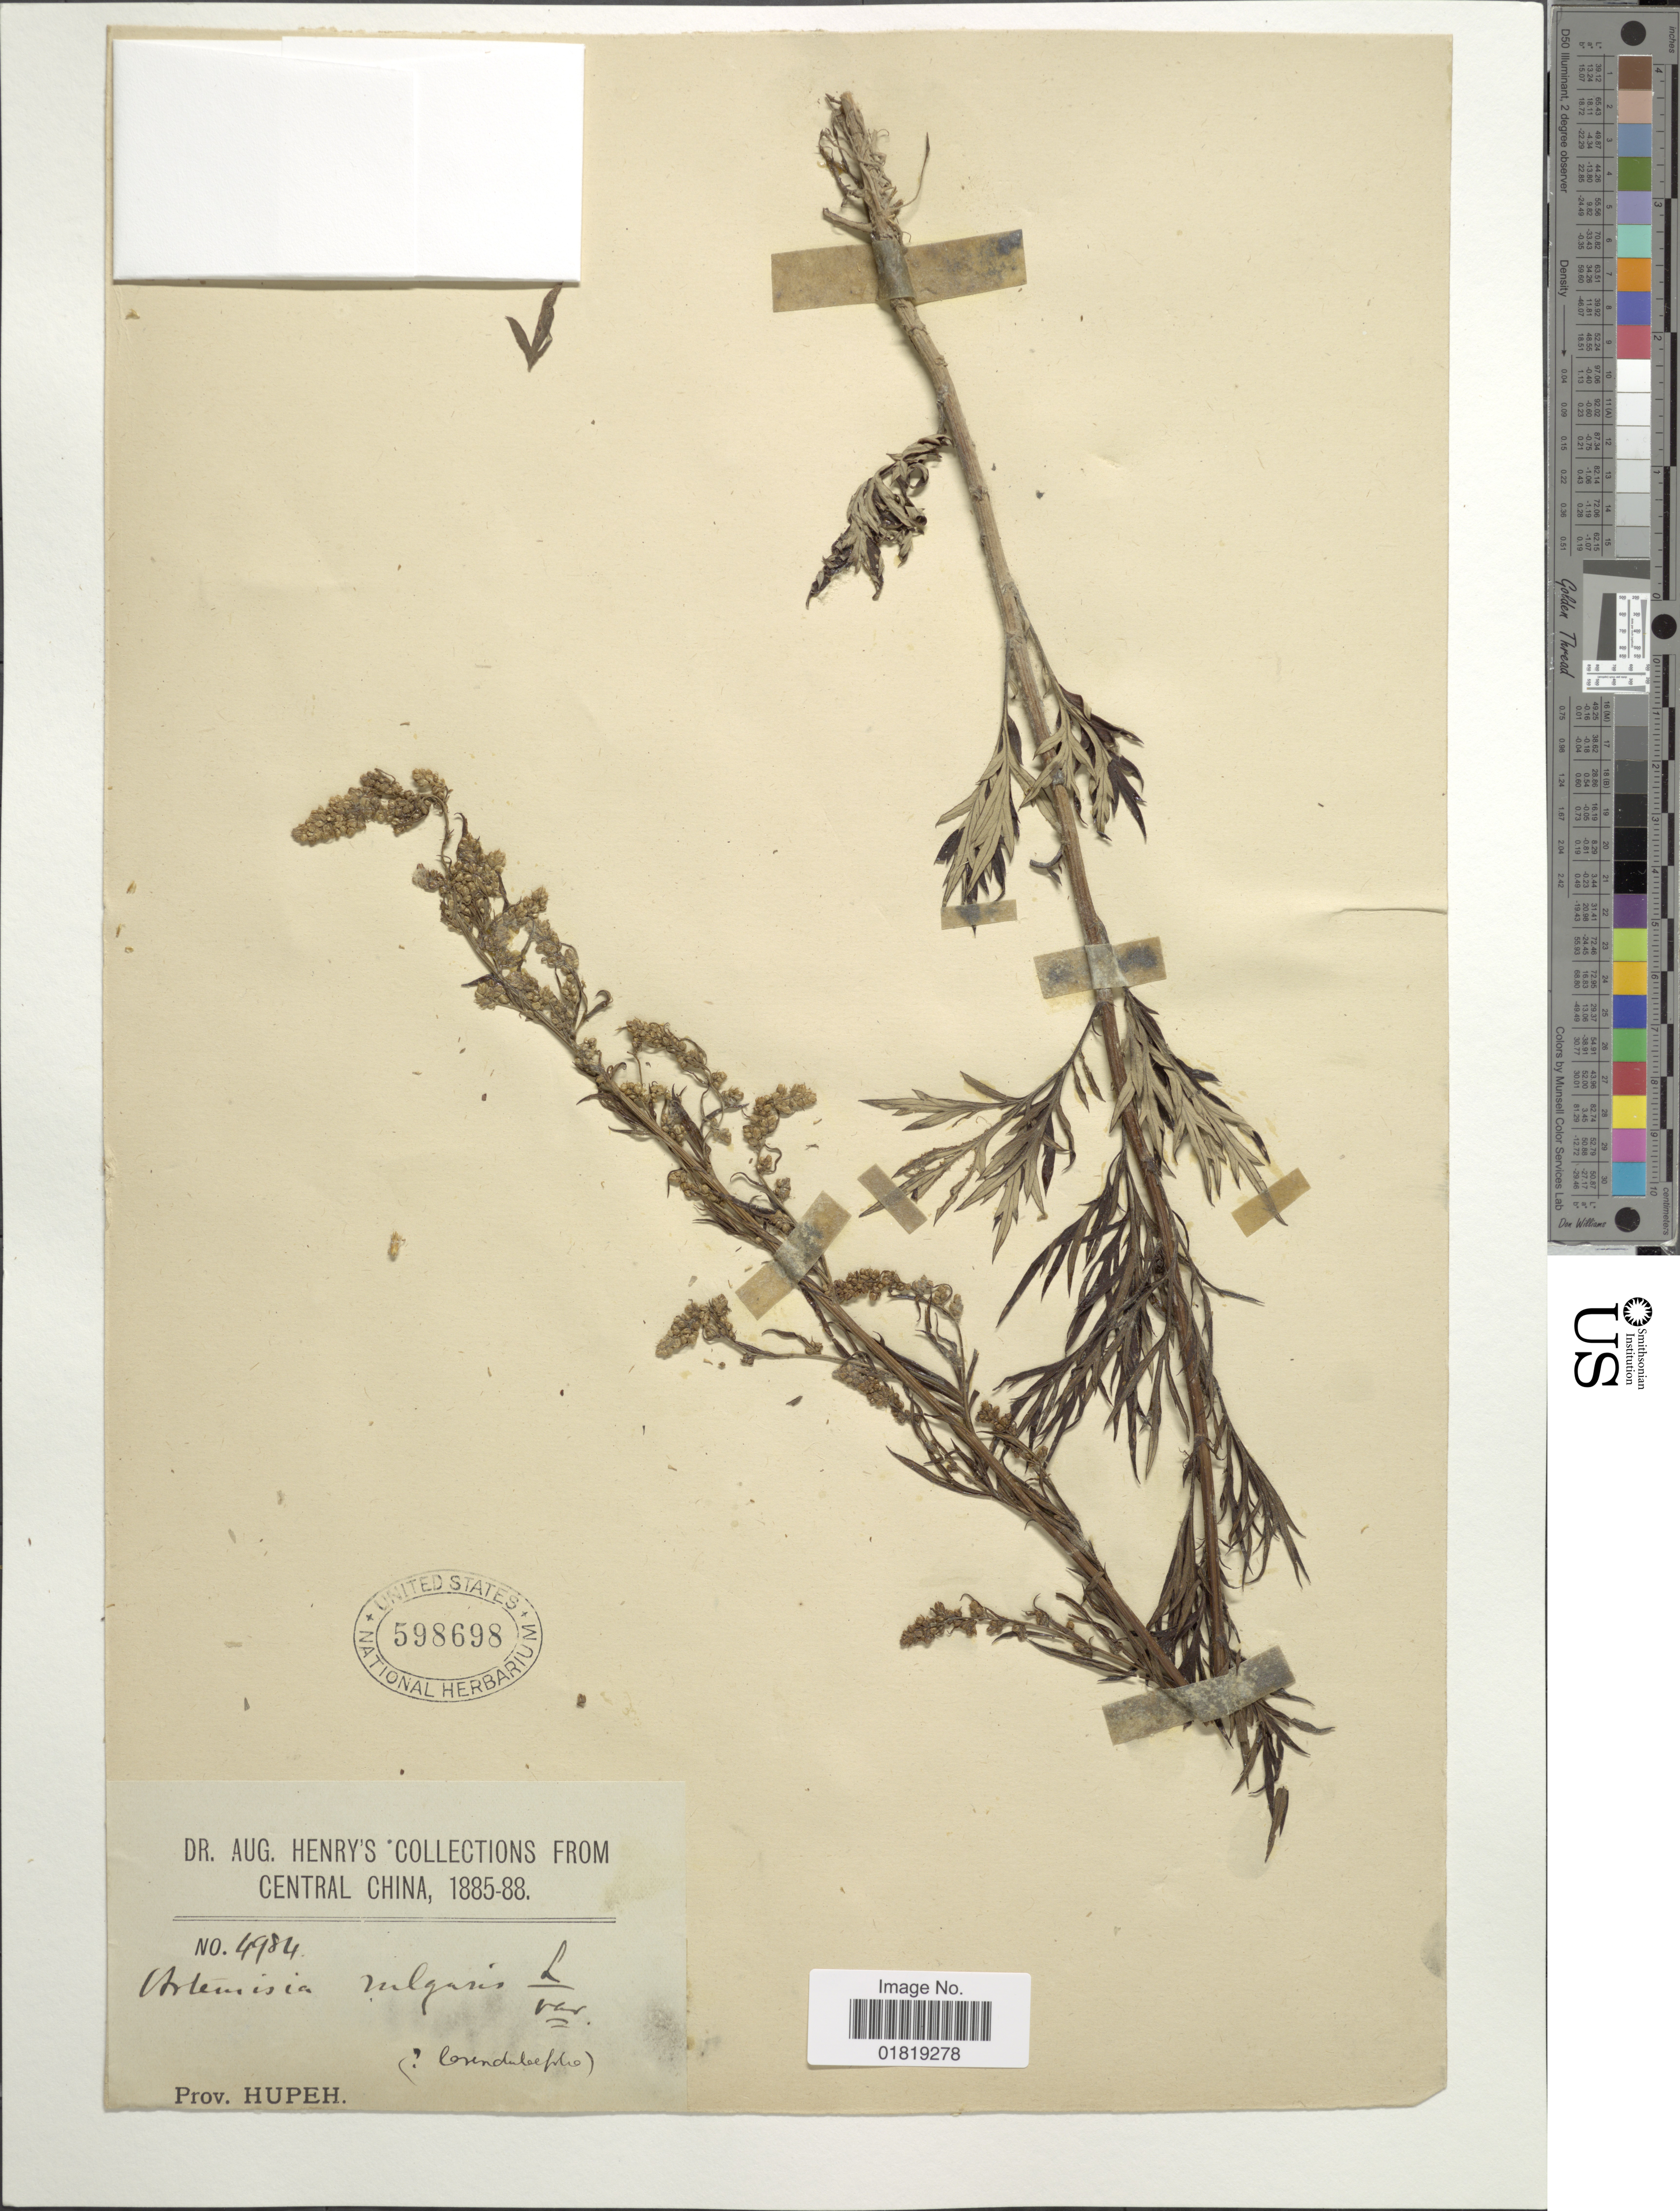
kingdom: Plantae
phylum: Tracheophyta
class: Magnoliopsida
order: Asterales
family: Asteraceae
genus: Artemisia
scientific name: Artemisia vulgaris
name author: L.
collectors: A. Henry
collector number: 4984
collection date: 1885/1888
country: China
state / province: Hubei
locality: Central China, Prov. Hupeh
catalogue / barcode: US 598698